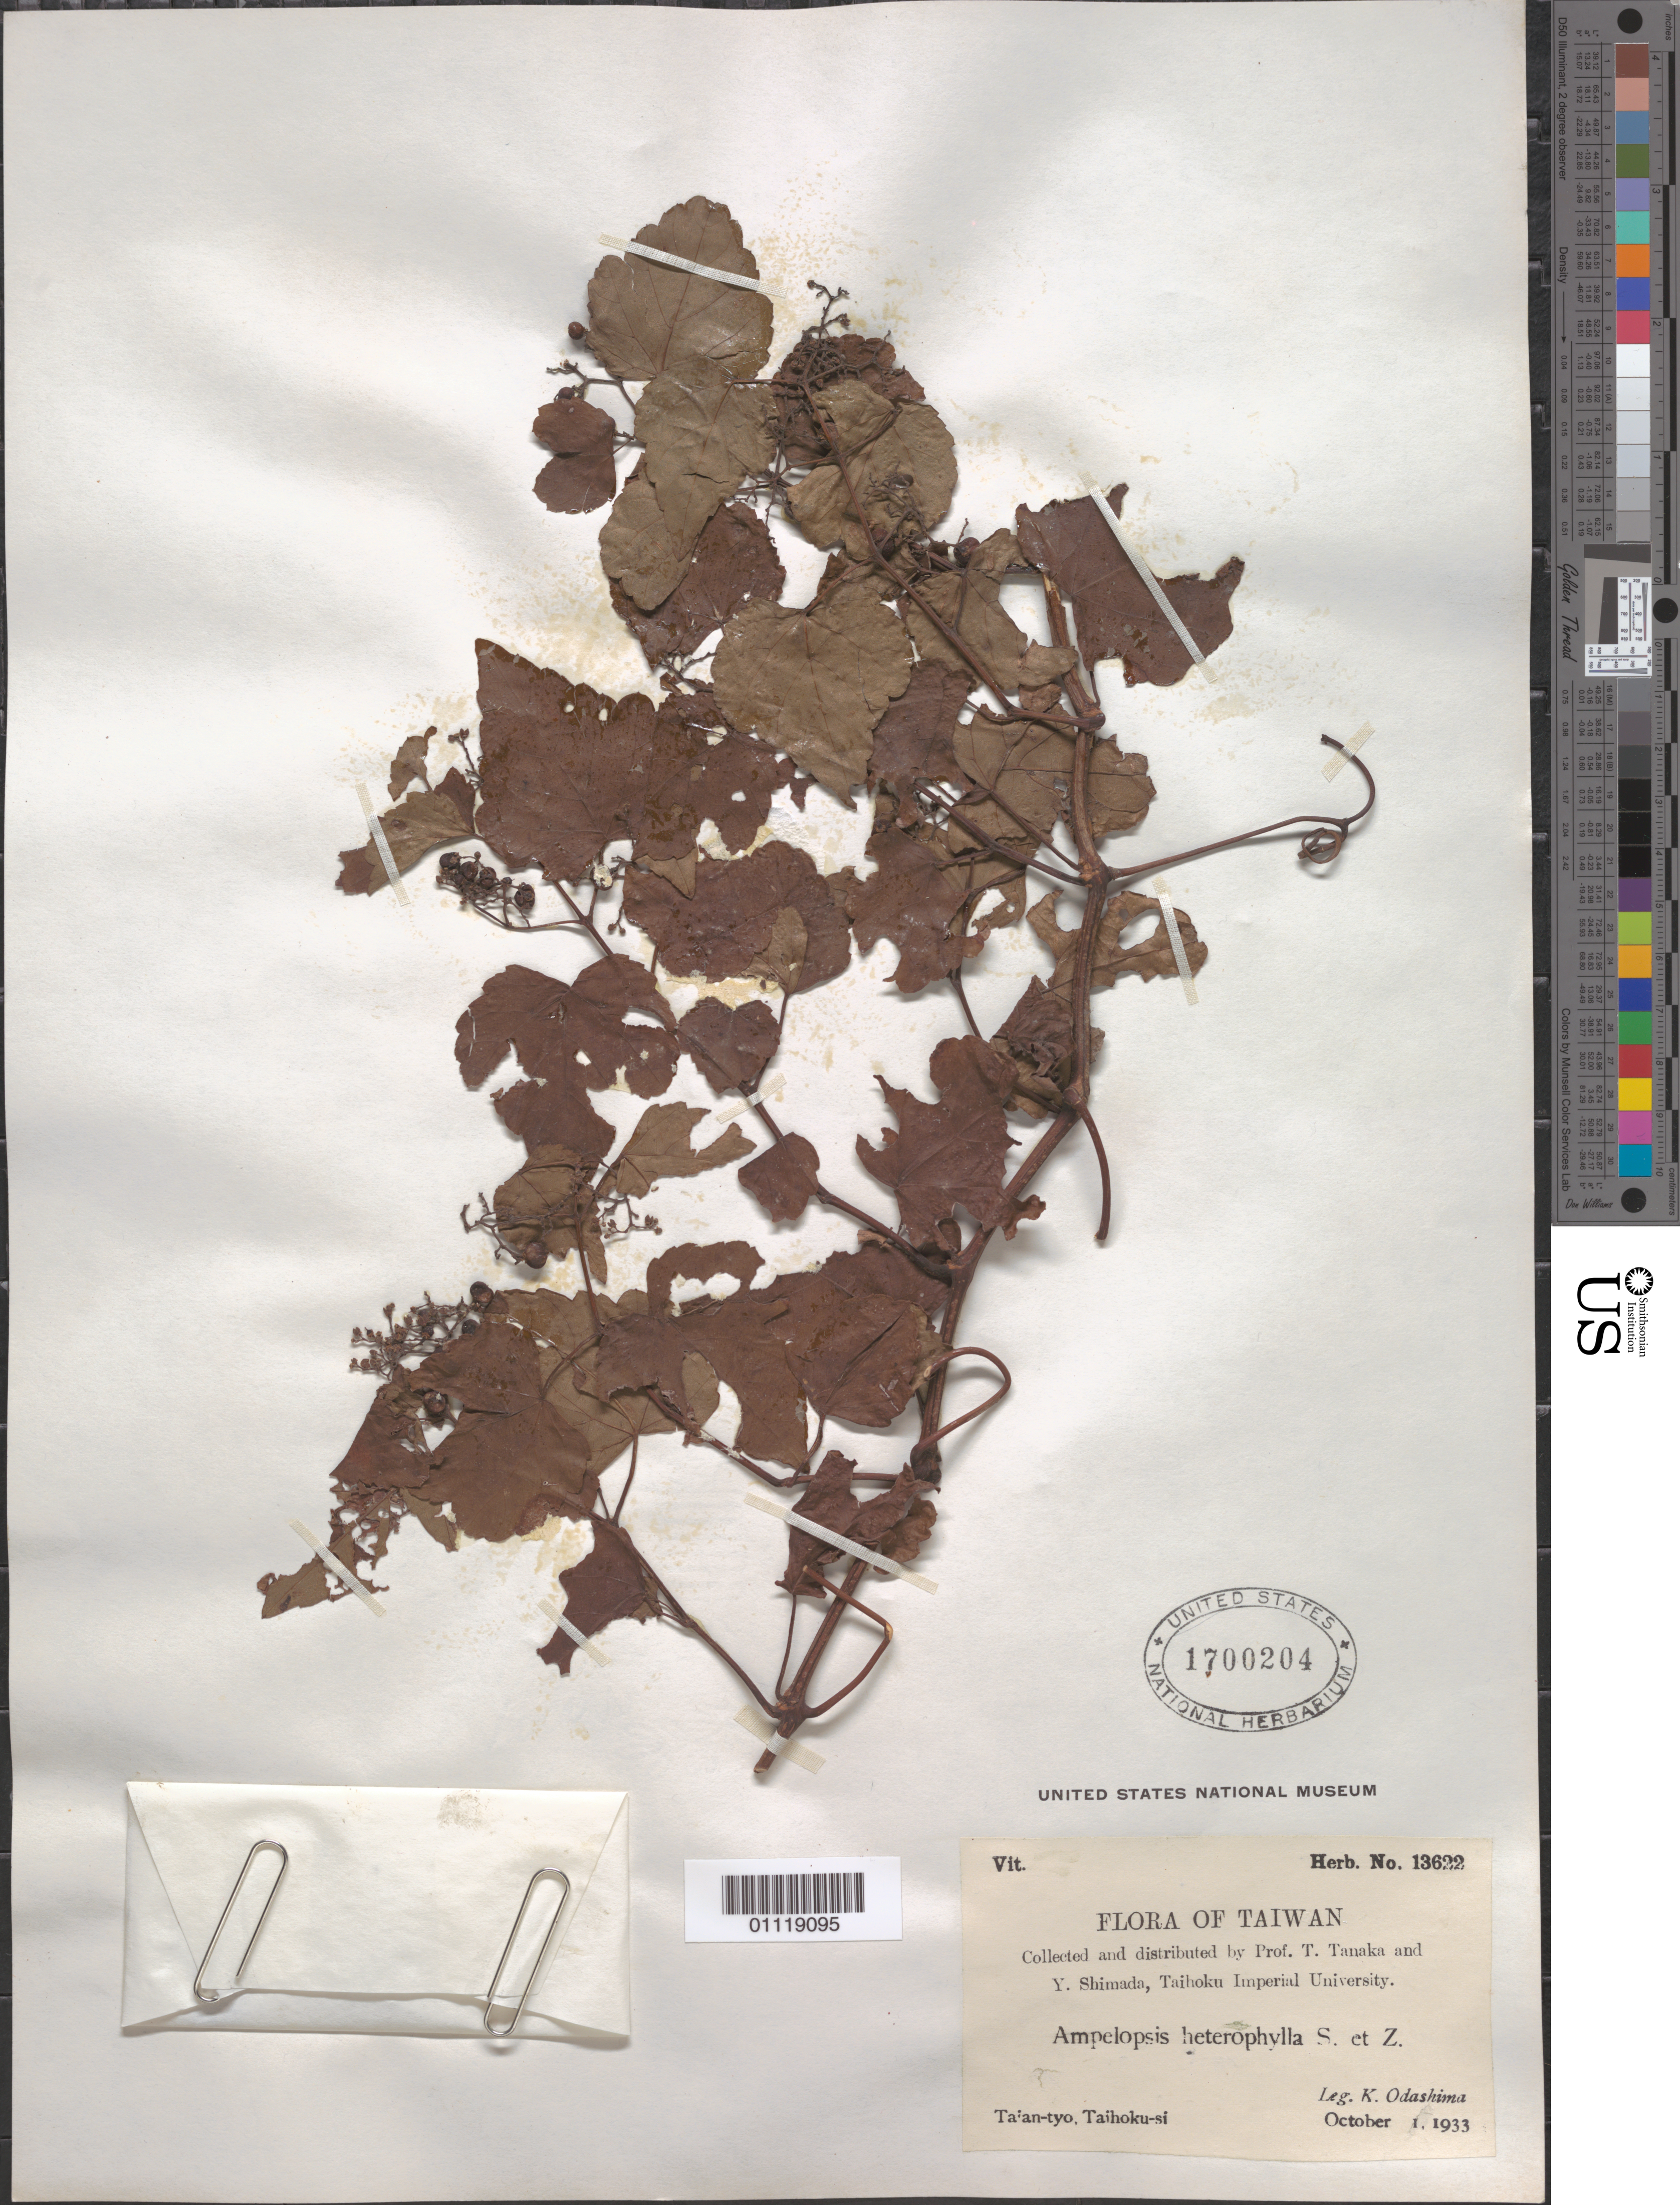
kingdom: Plantae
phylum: Tracheophyta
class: Magnoliopsida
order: Vitales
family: Vitaceae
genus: Ampelopsis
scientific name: Ampelopsis glandulosa var. heterophylla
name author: (Thunb.) Momiy.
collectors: T. Tanaka & Y. Shimada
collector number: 13622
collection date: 1933-10-01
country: Taiwan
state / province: Taihoku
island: Taiwan [Formosa]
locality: (modern-day Keelung, New Taipei City, Taipei and Yilan County)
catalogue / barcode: US 1700204